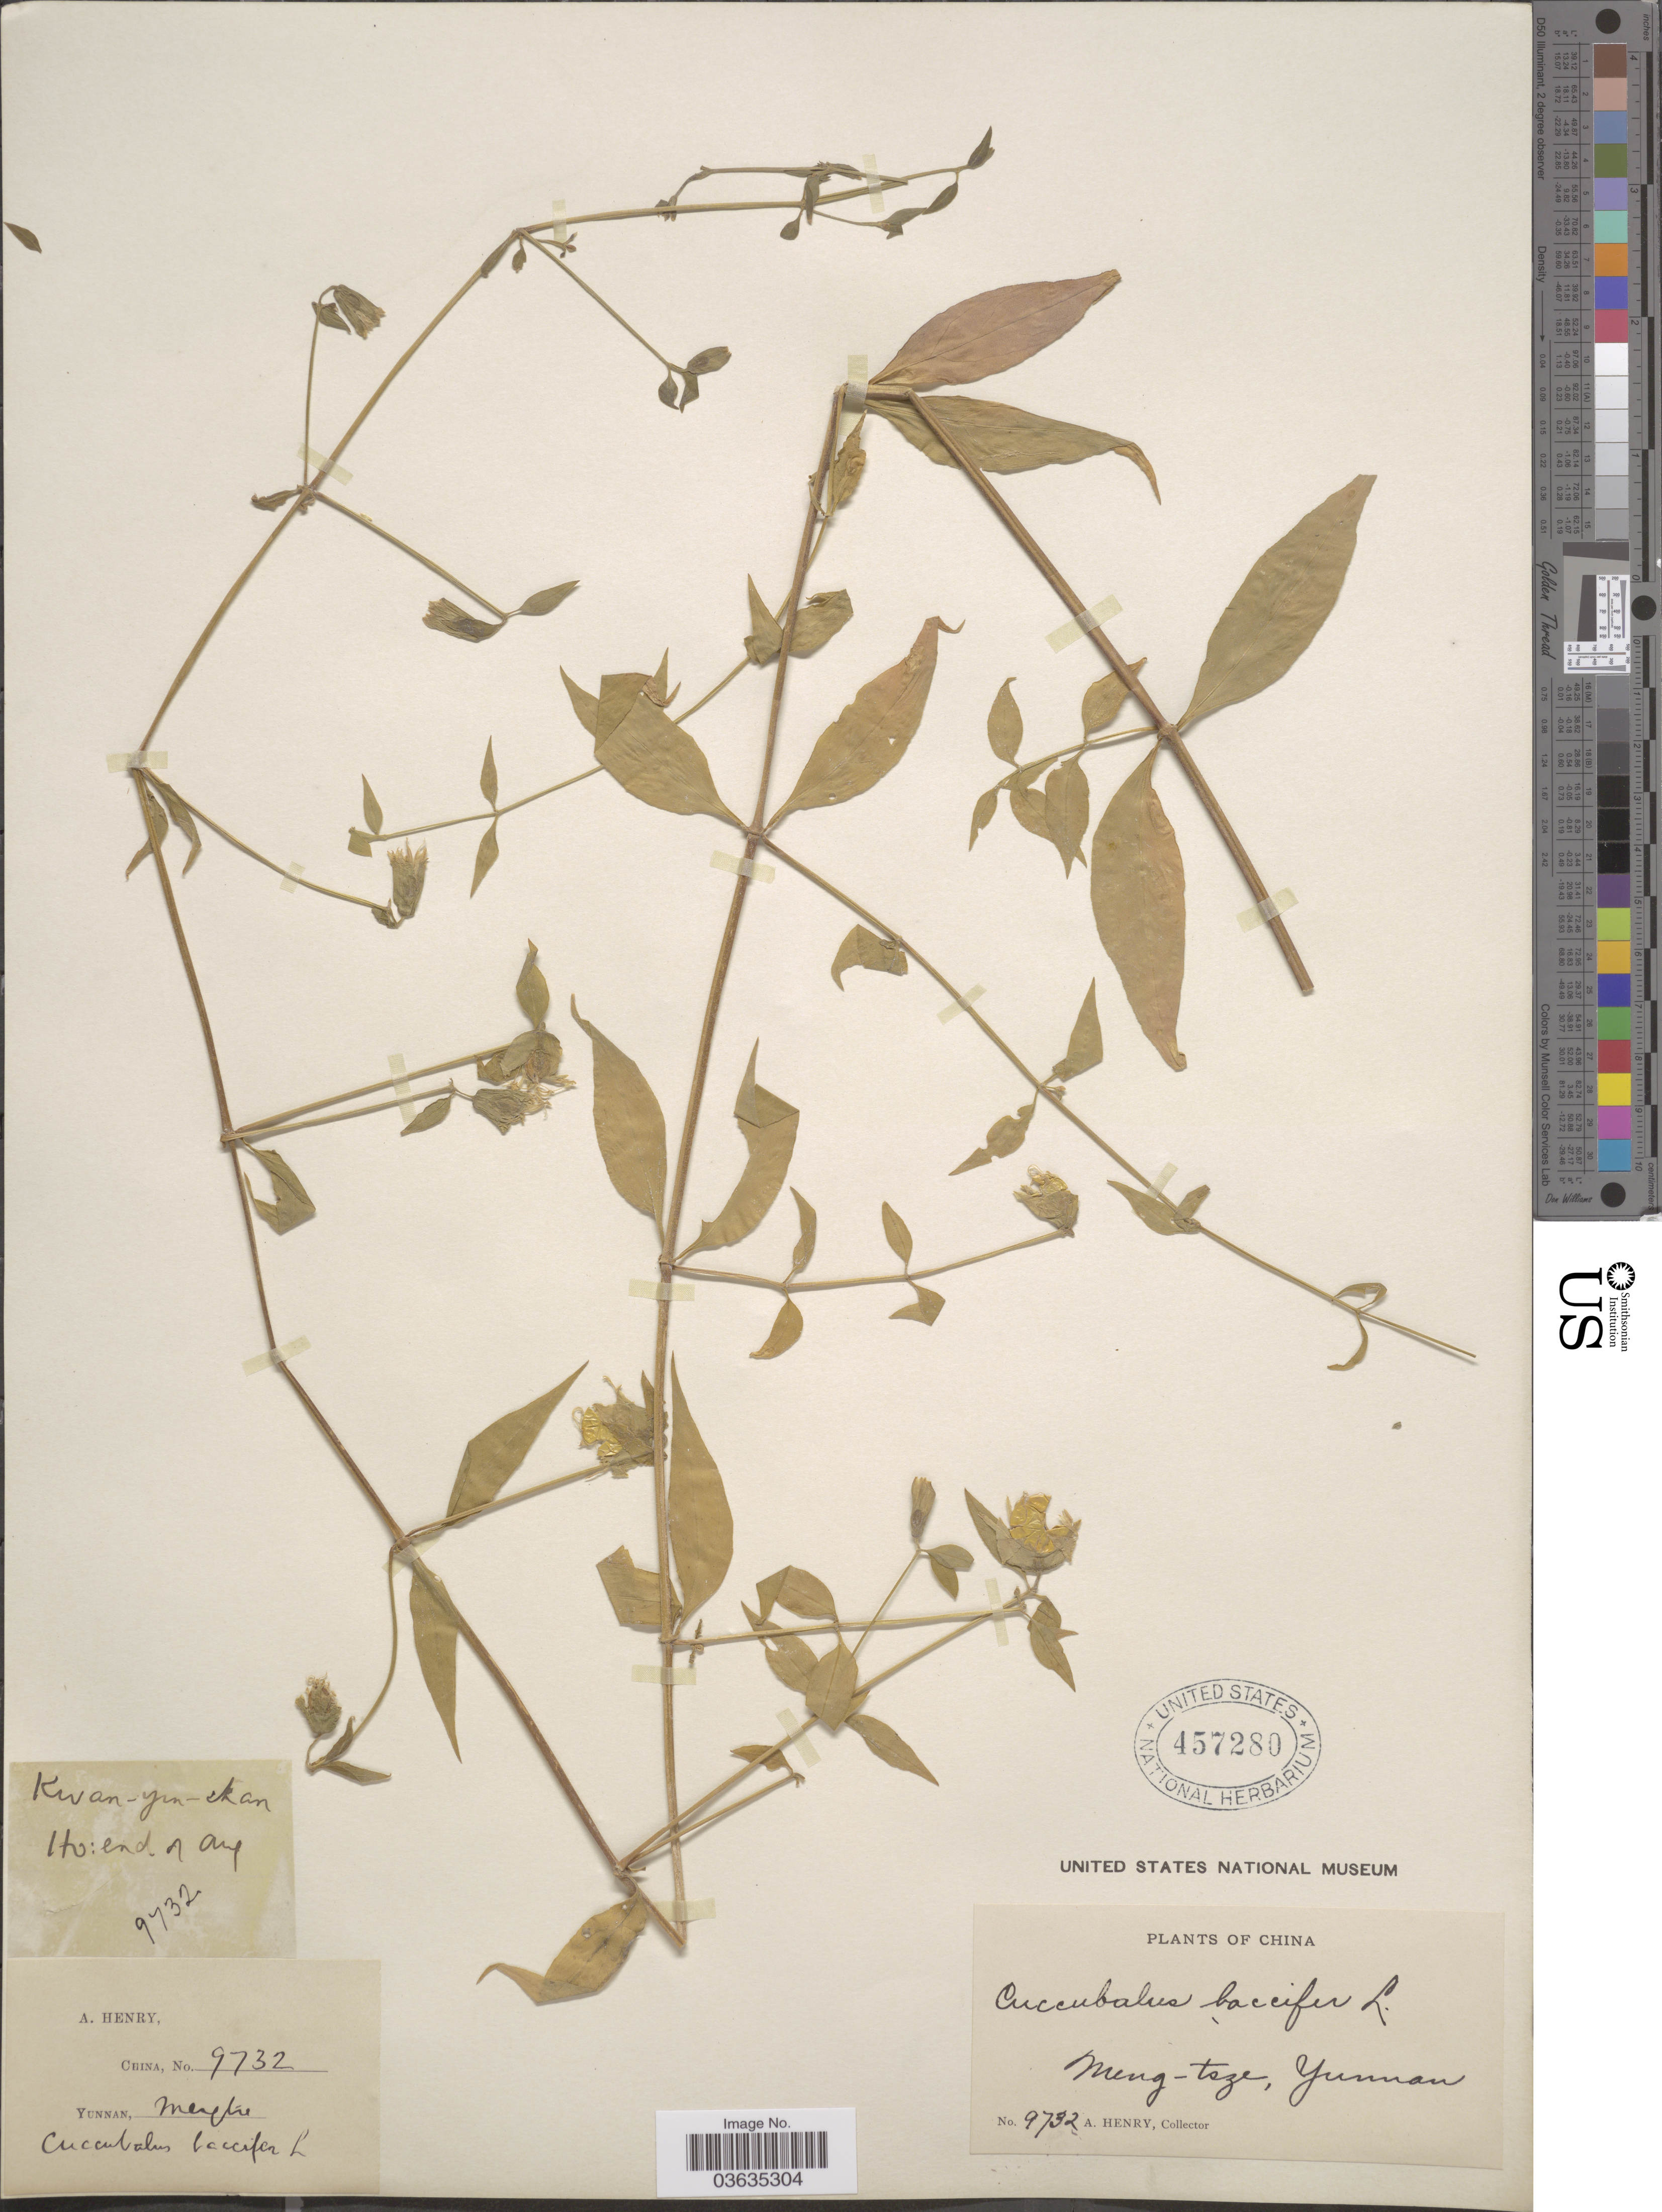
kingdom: Plantae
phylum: Tracheophyta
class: Magnoliopsida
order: Caryophyllales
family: Caryophyllaceae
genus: Silene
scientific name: Silene baccifera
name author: (L.) Durande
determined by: U.S. National Herbarium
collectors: A. Henry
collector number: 9732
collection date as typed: End of Aug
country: China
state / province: Yunnan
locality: Meng-tsze. Kwan-yin-shan. Ho.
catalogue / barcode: US 457280